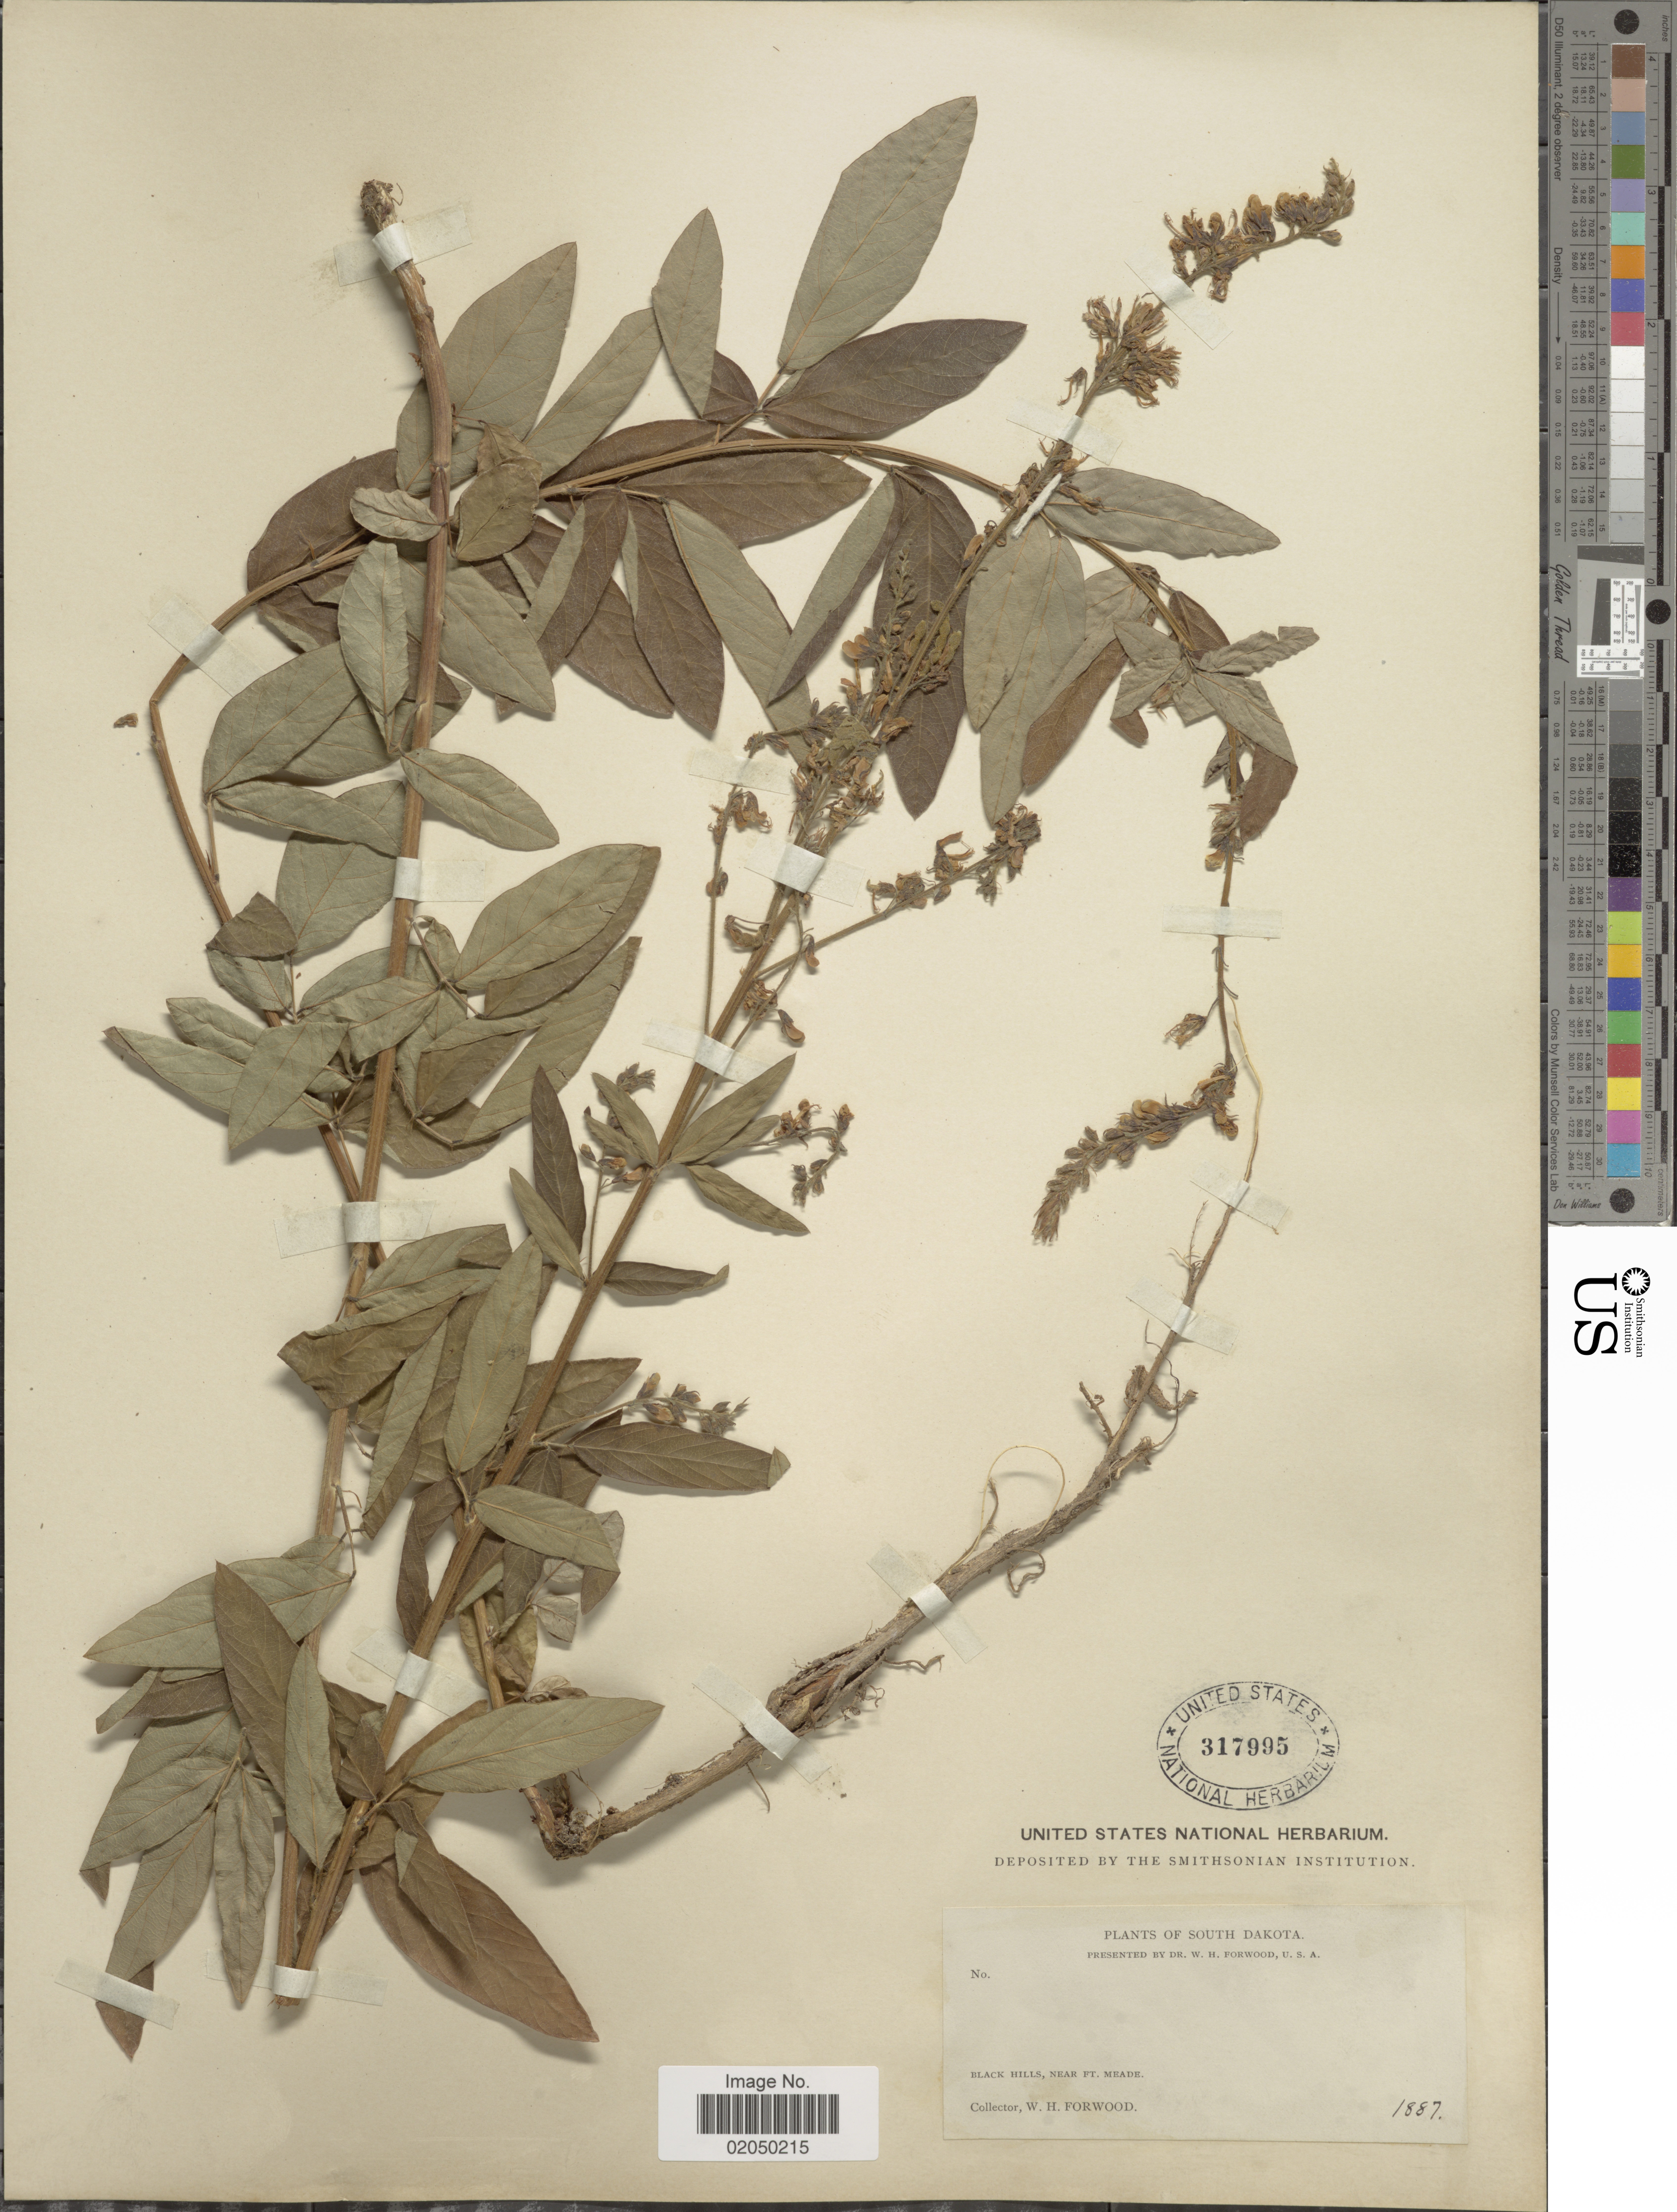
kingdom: Plantae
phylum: Tracheophyta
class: Magnoliopsida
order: Fabales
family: Fabaceae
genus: Desmodium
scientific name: Desmodium canadense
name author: (L.) DC.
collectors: W. Forwood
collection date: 1887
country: United States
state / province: South Dakota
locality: Black Hills, near Ft Meade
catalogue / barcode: US 317995